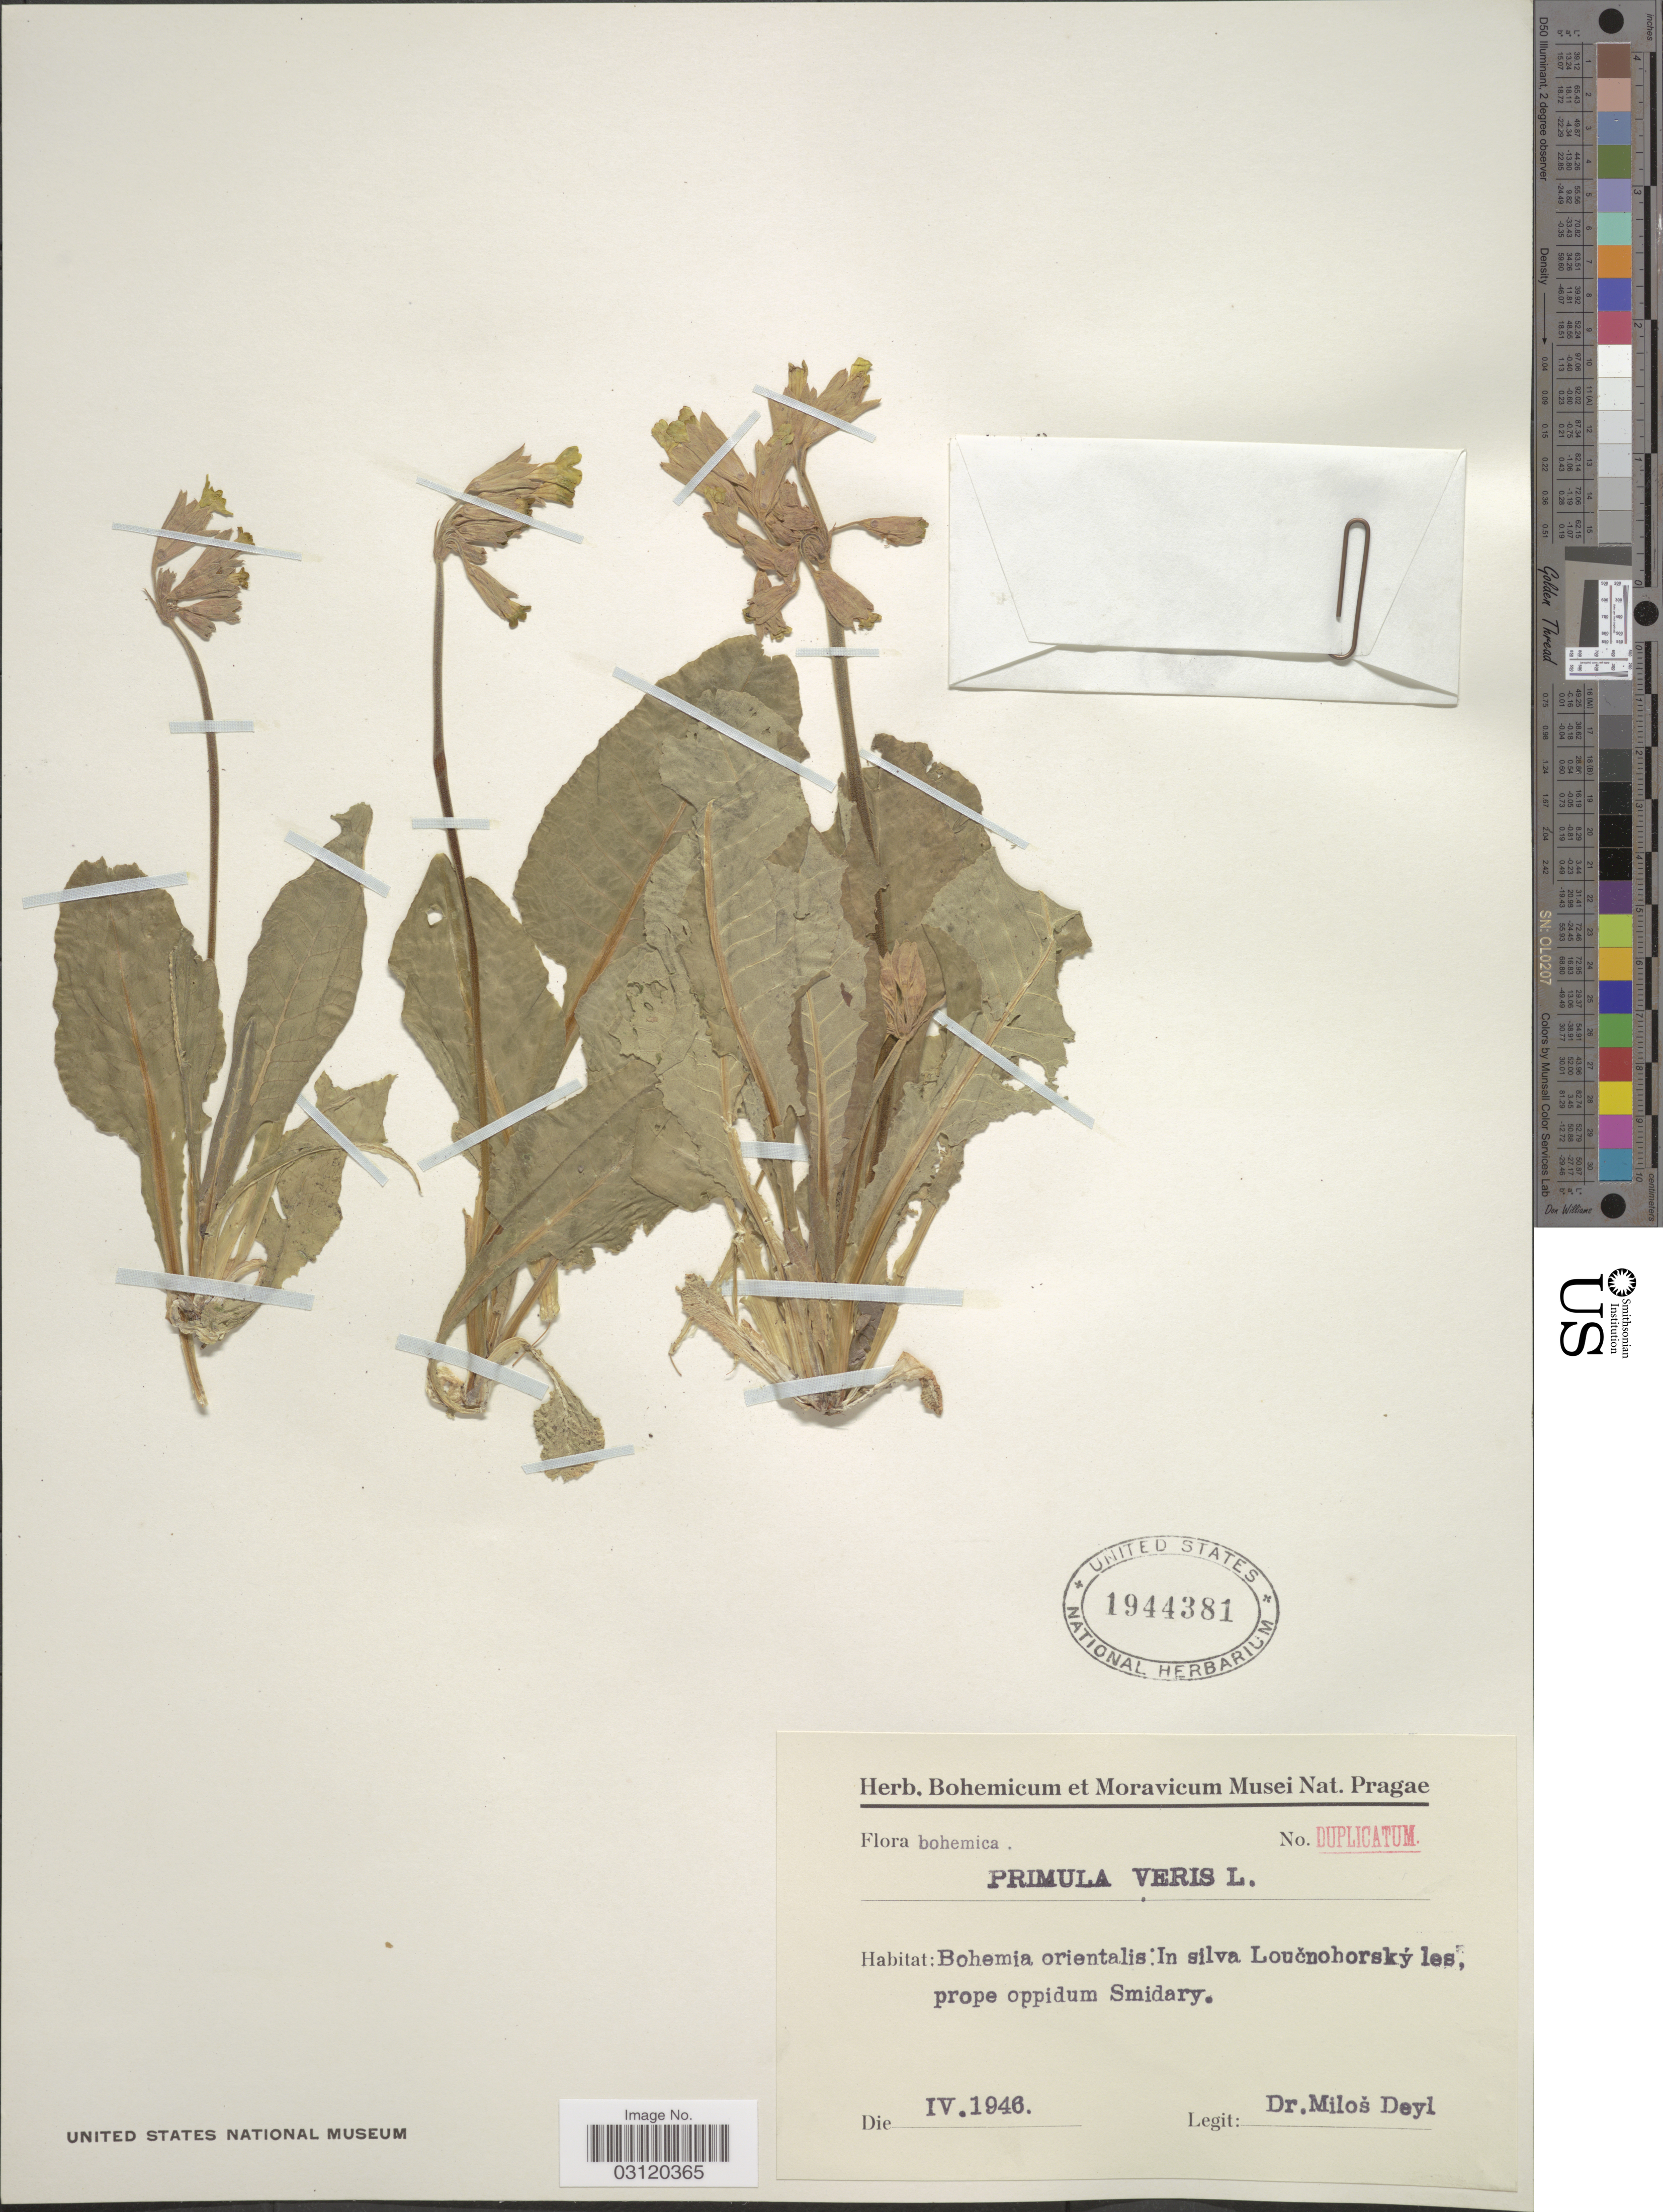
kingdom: Plantae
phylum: Tracheophyta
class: Magnoliopsida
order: Ericales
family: Primulaceae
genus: Primula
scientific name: Primula veris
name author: L.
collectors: M. Deyl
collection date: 1946-04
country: Czechia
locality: Bohemica. Bohemia orientalis: In silva Loucnohorsky les, prope oppidum Smidary.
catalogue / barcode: US 1944381